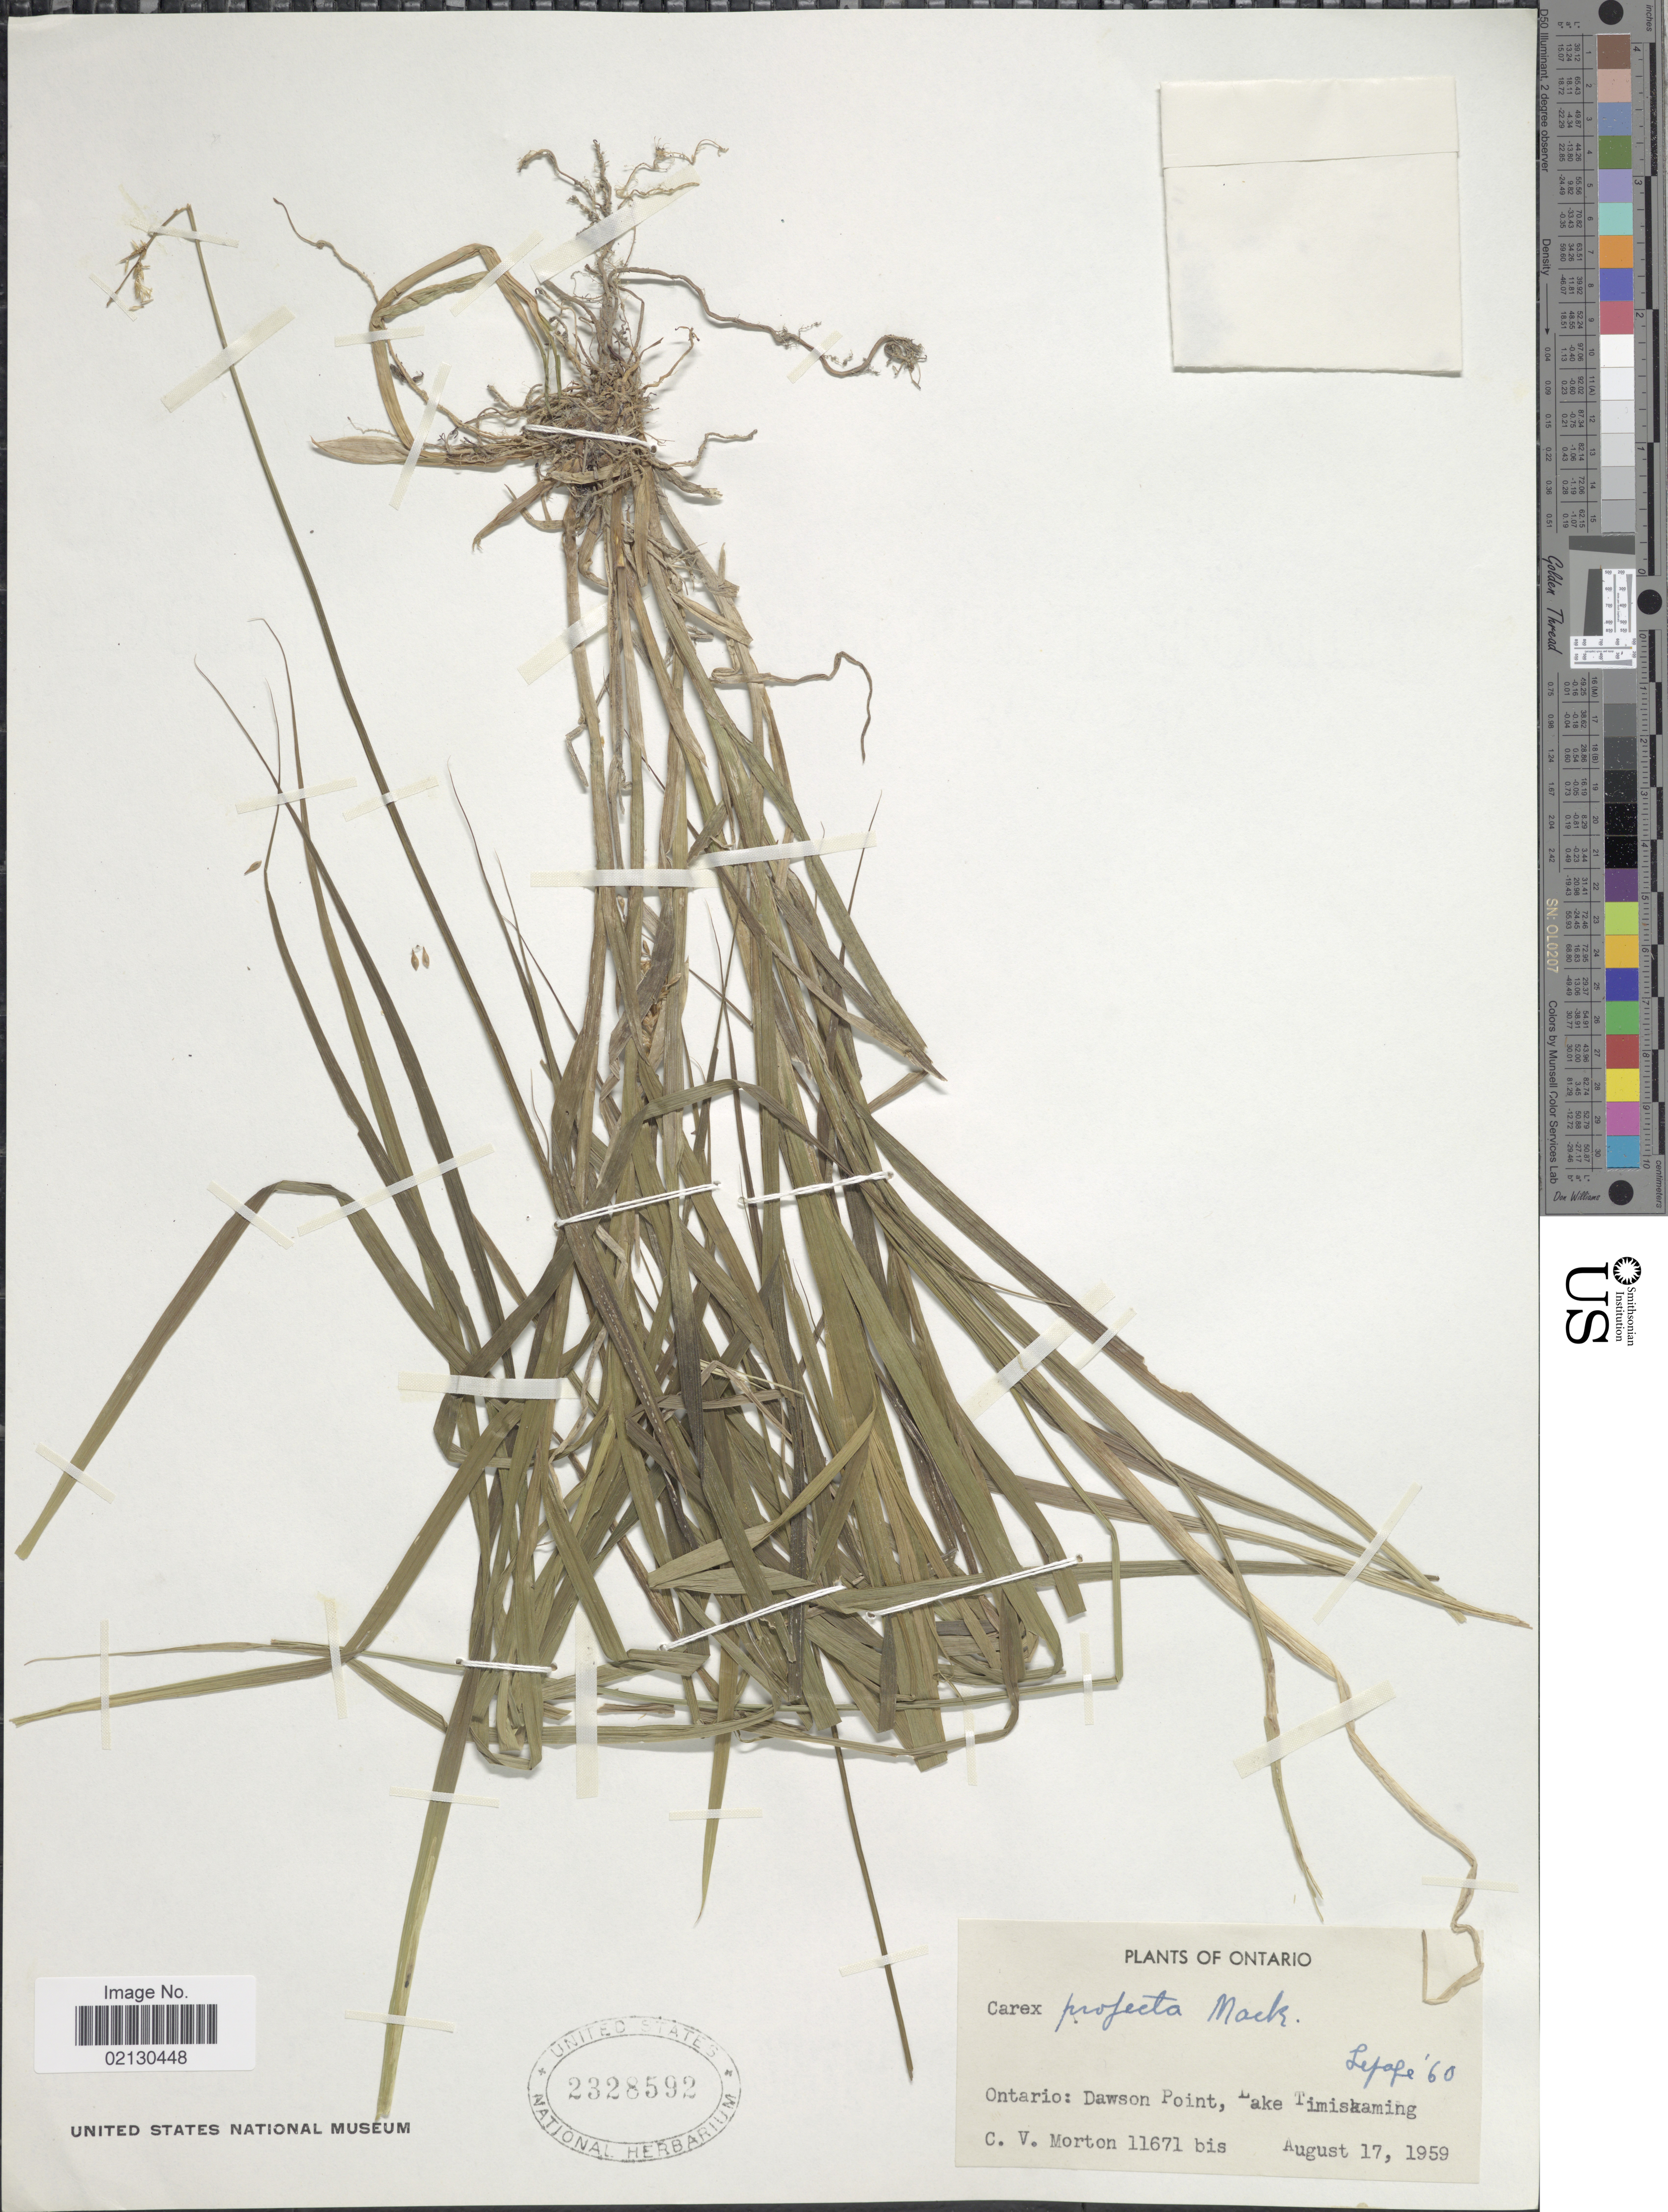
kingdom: Plantae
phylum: Tracheophyta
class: Liliopsida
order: Poales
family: Cyperaceae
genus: Carex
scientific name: Carex projecta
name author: Mack.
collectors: C. V. Morton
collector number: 11671 bis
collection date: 1959-08-17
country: Canada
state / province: Ontario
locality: Dawson Point, Lake Timiskaming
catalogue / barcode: US 2328592